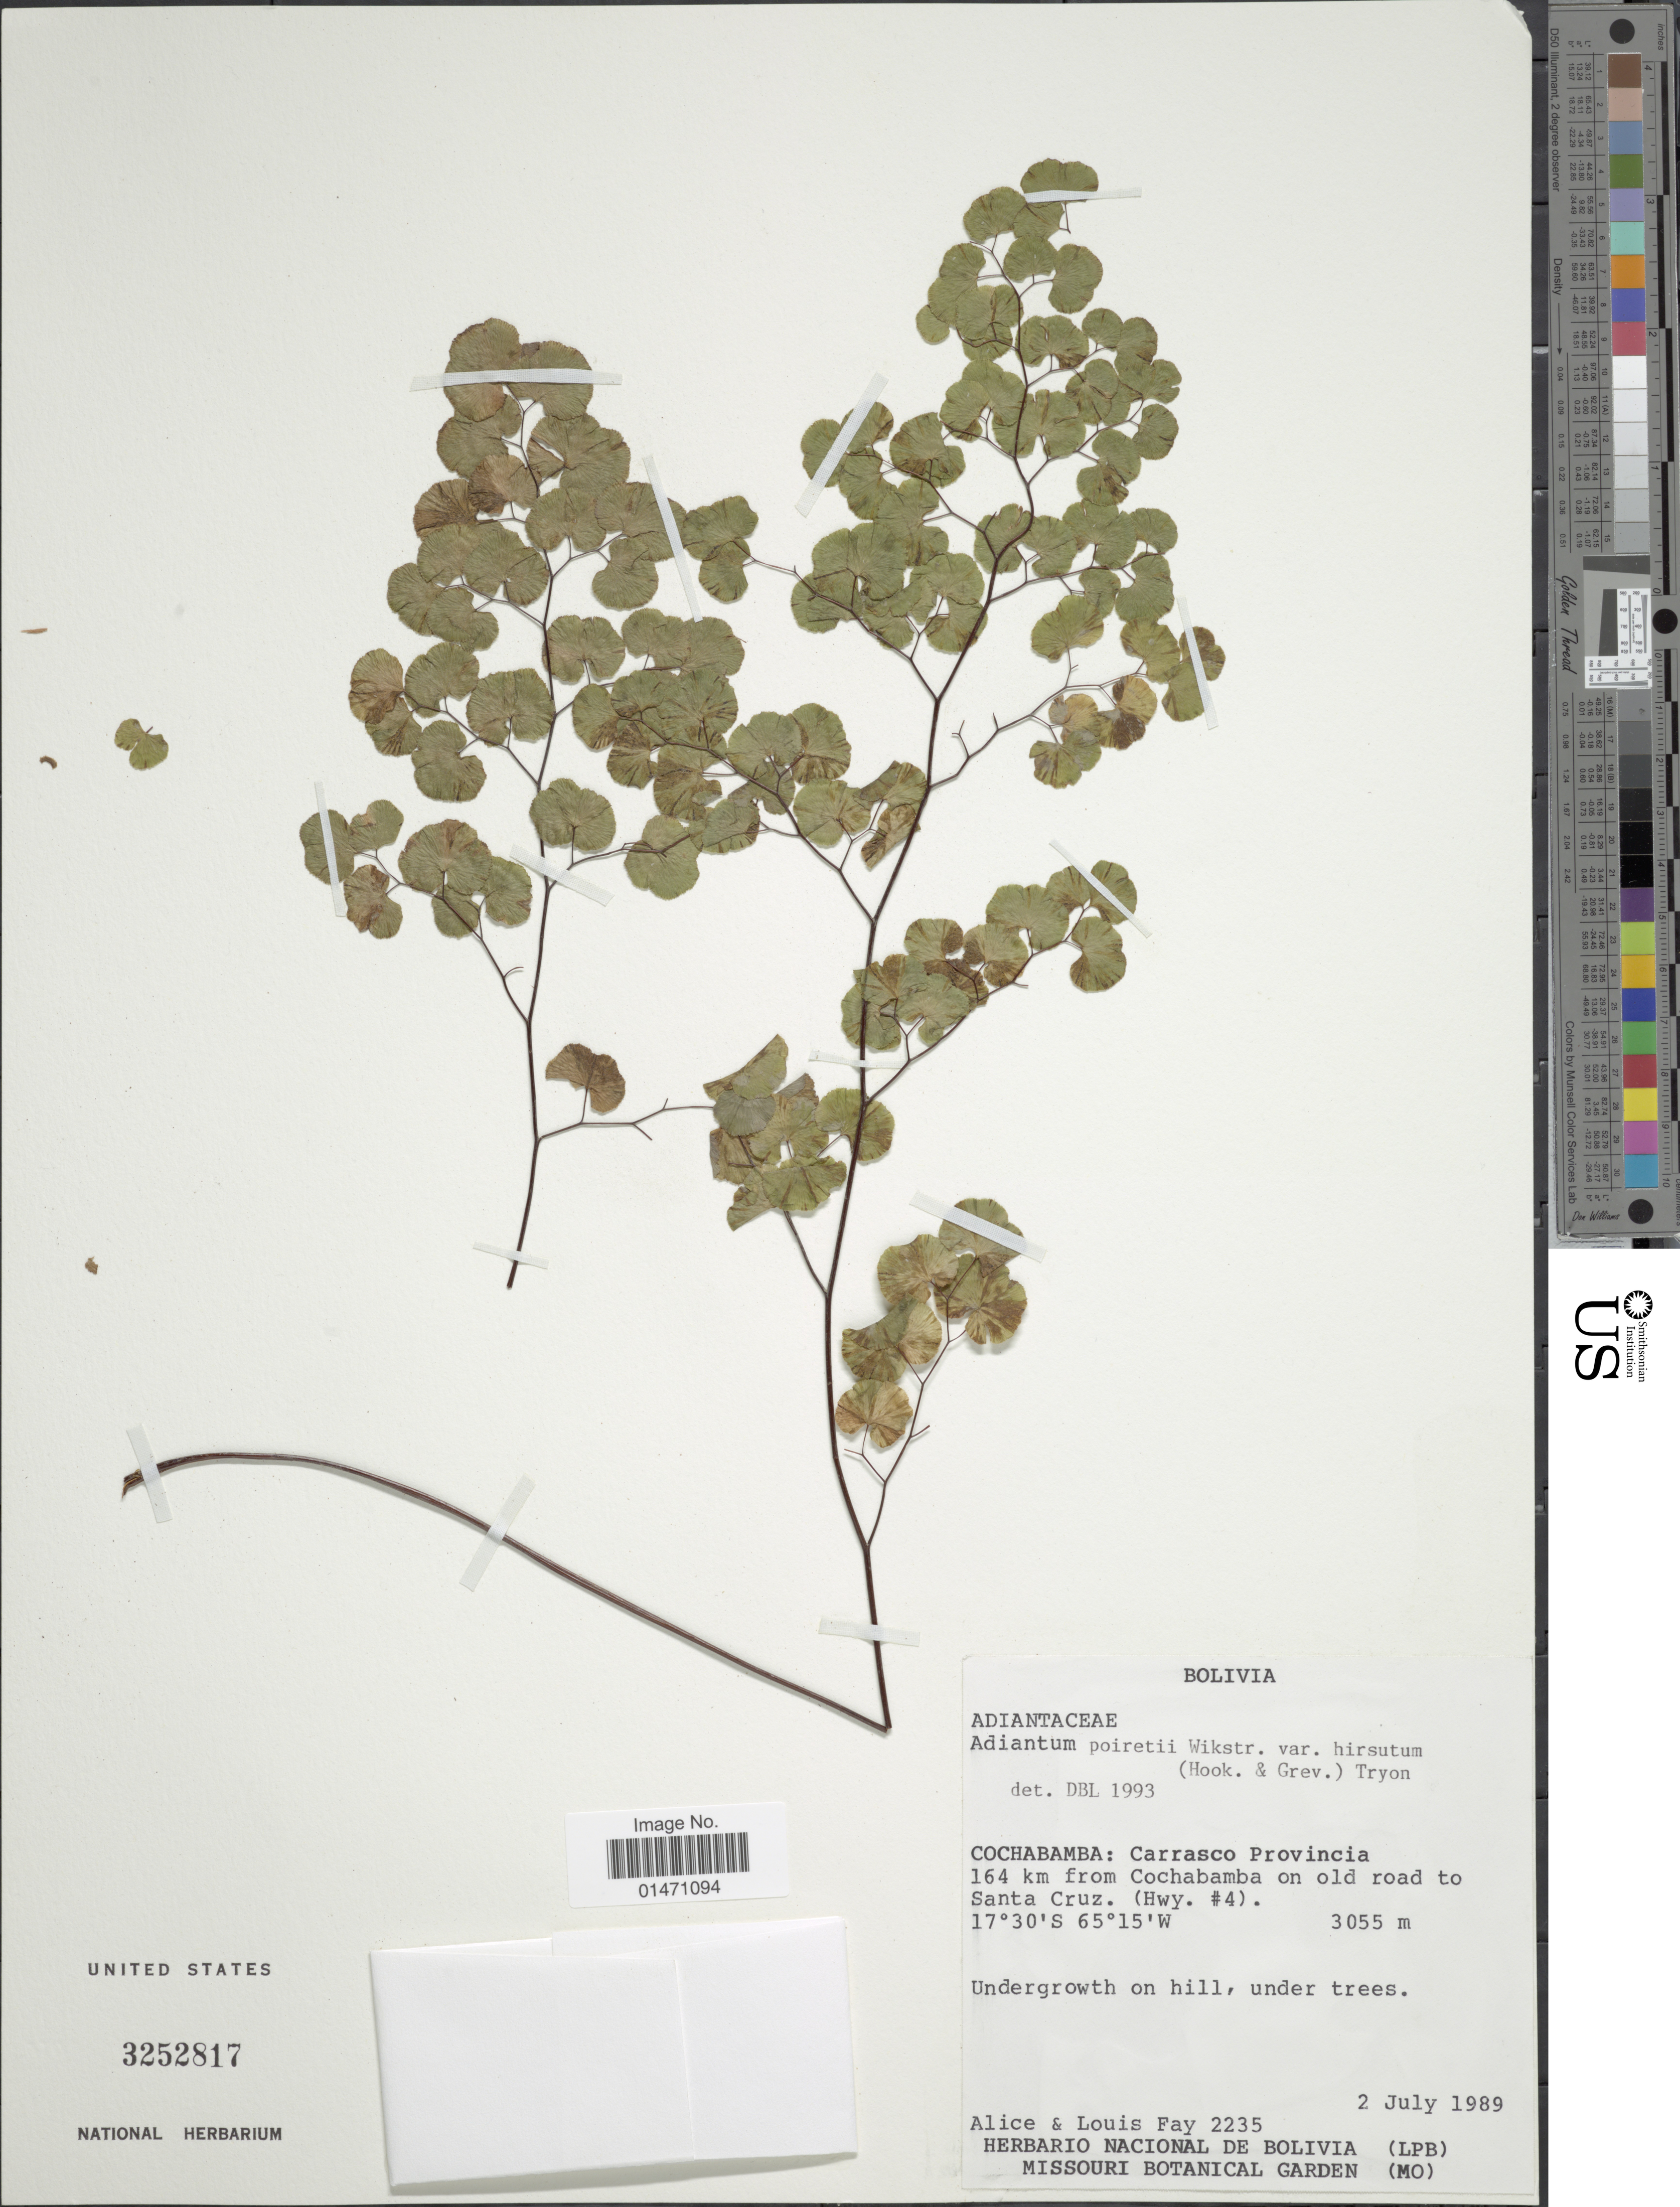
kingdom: Plantae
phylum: Tracheophyta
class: Polypodiopsida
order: Polypodiales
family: Pteridaceae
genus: Adiantum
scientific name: Adiantum poiretii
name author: Wikstr.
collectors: A. Fay & L. Fay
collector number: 2235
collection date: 1989-07-02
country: Bolivia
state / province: Cochabamba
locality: Cochabamba: Carrasco Provincia 164km from Cochabamba on old road to Santa Cruz(Hwy #4)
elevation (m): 3055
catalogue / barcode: US 3252817